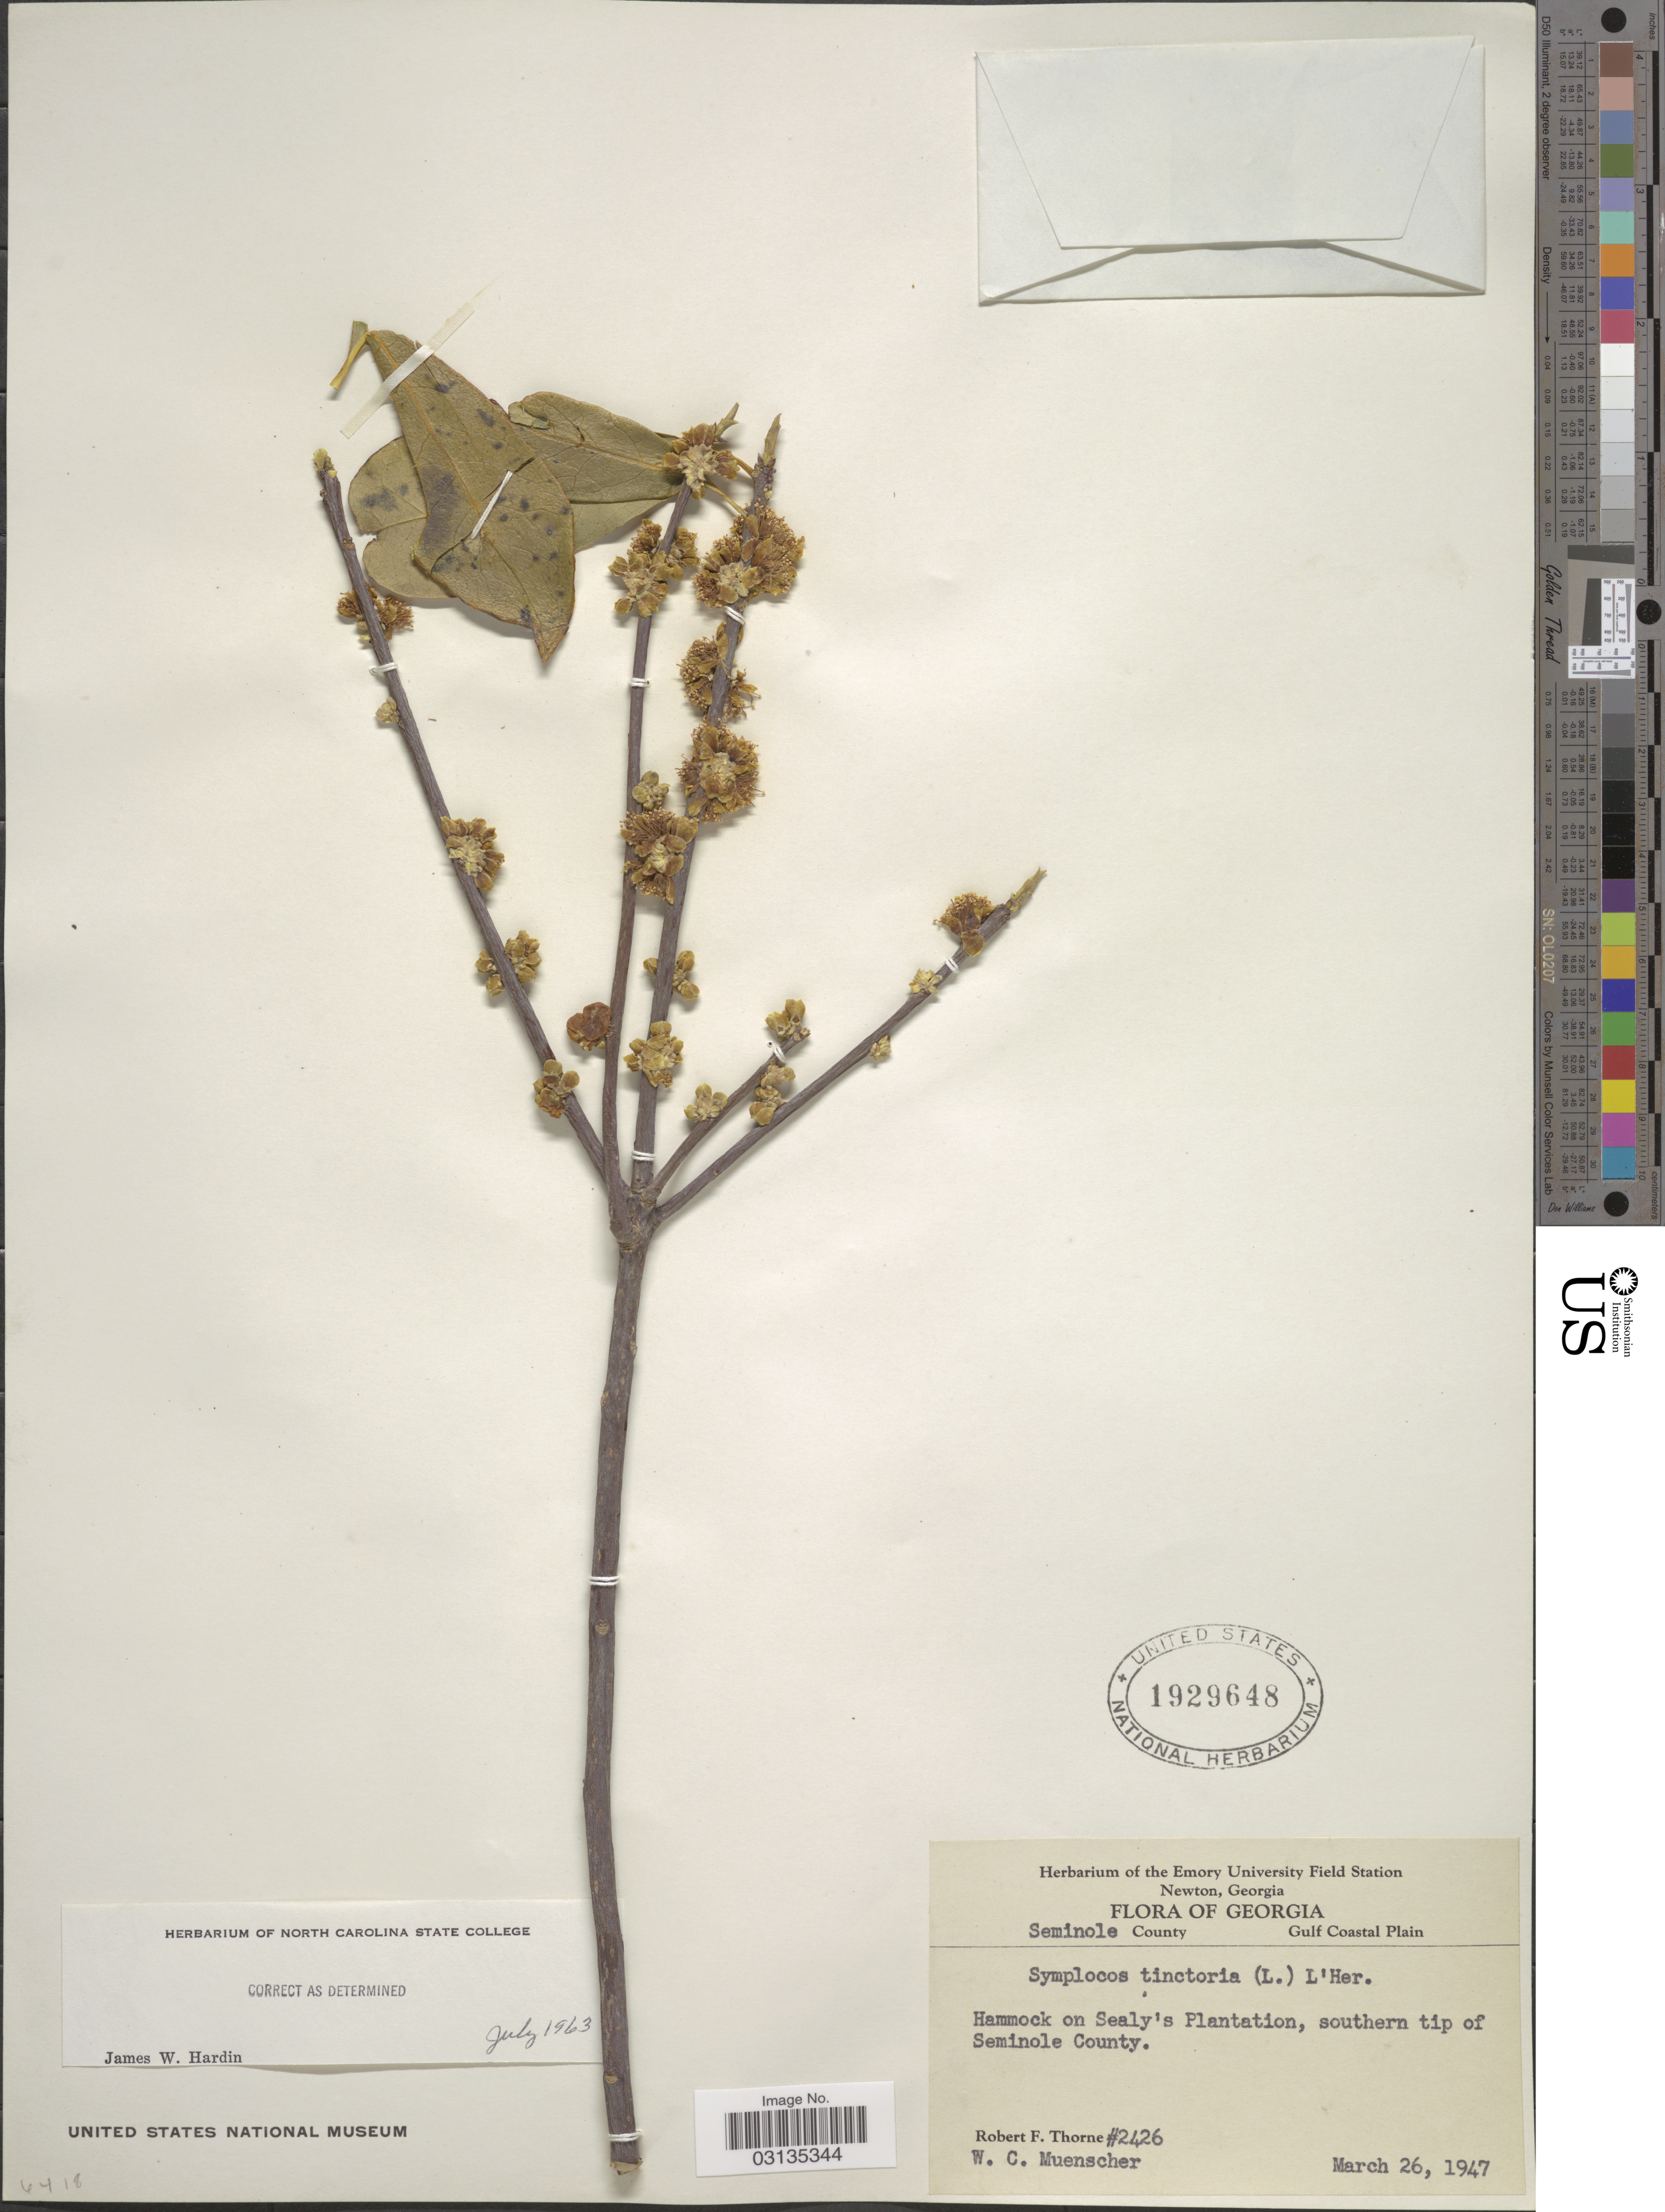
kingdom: Plantae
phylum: Tracheophyta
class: Magnoliopsida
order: Ericales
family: Symplocaceae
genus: Symplocos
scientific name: Symplocos tinctoria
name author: (L.) L'Hér.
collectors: R. F. Thorne & W. Muenscher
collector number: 2426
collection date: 1947-03-26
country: United States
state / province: Georgia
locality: Seminole County, Gulf Coastal Plain. Hammock on Sealy's Plantation, southern tip of Seminole County.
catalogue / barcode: US 1929648